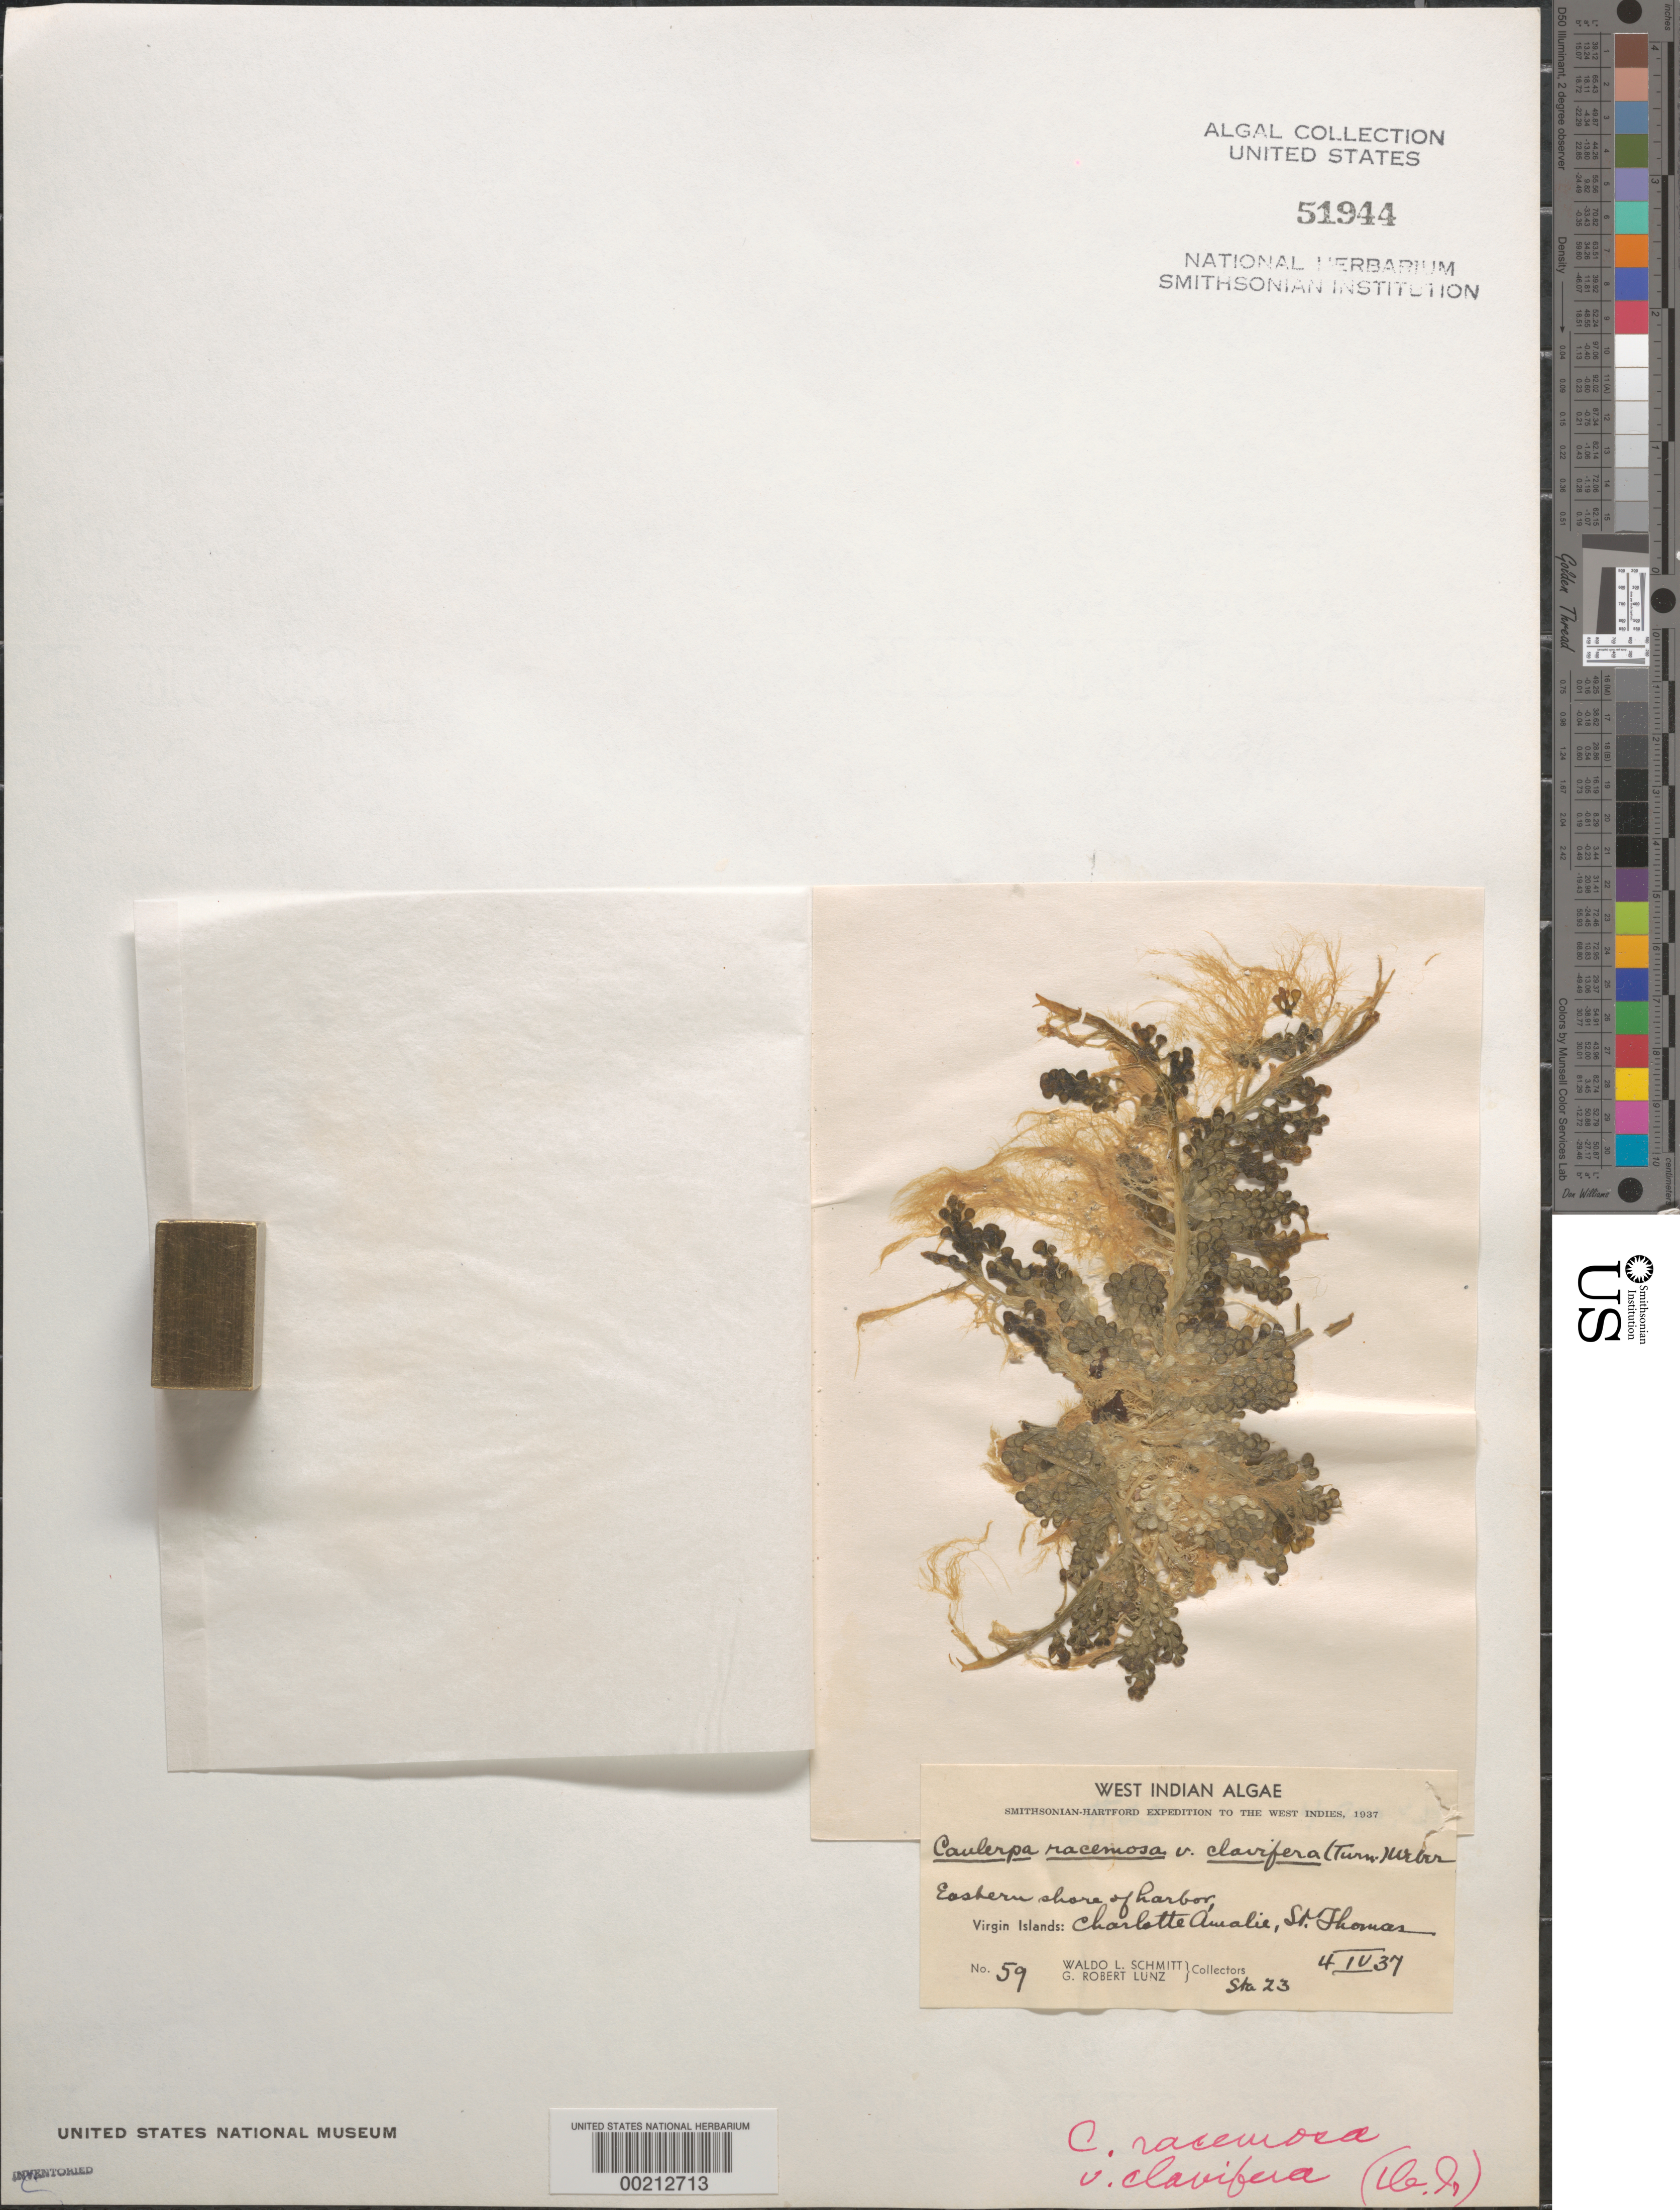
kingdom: Plantae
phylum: Chlorophyta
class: Ulvophyceae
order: Bryopsidales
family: Caulerpaceae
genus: Caulerpa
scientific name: Caulerpa racemosa var. clavifera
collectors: W. L. Schmitt & G. Lunz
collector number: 59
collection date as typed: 04 Apr 1937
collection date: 1937-04-04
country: U.S. Virgin Islands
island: St. Thomas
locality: Charlotte Amalie Harbor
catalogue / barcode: US 51944